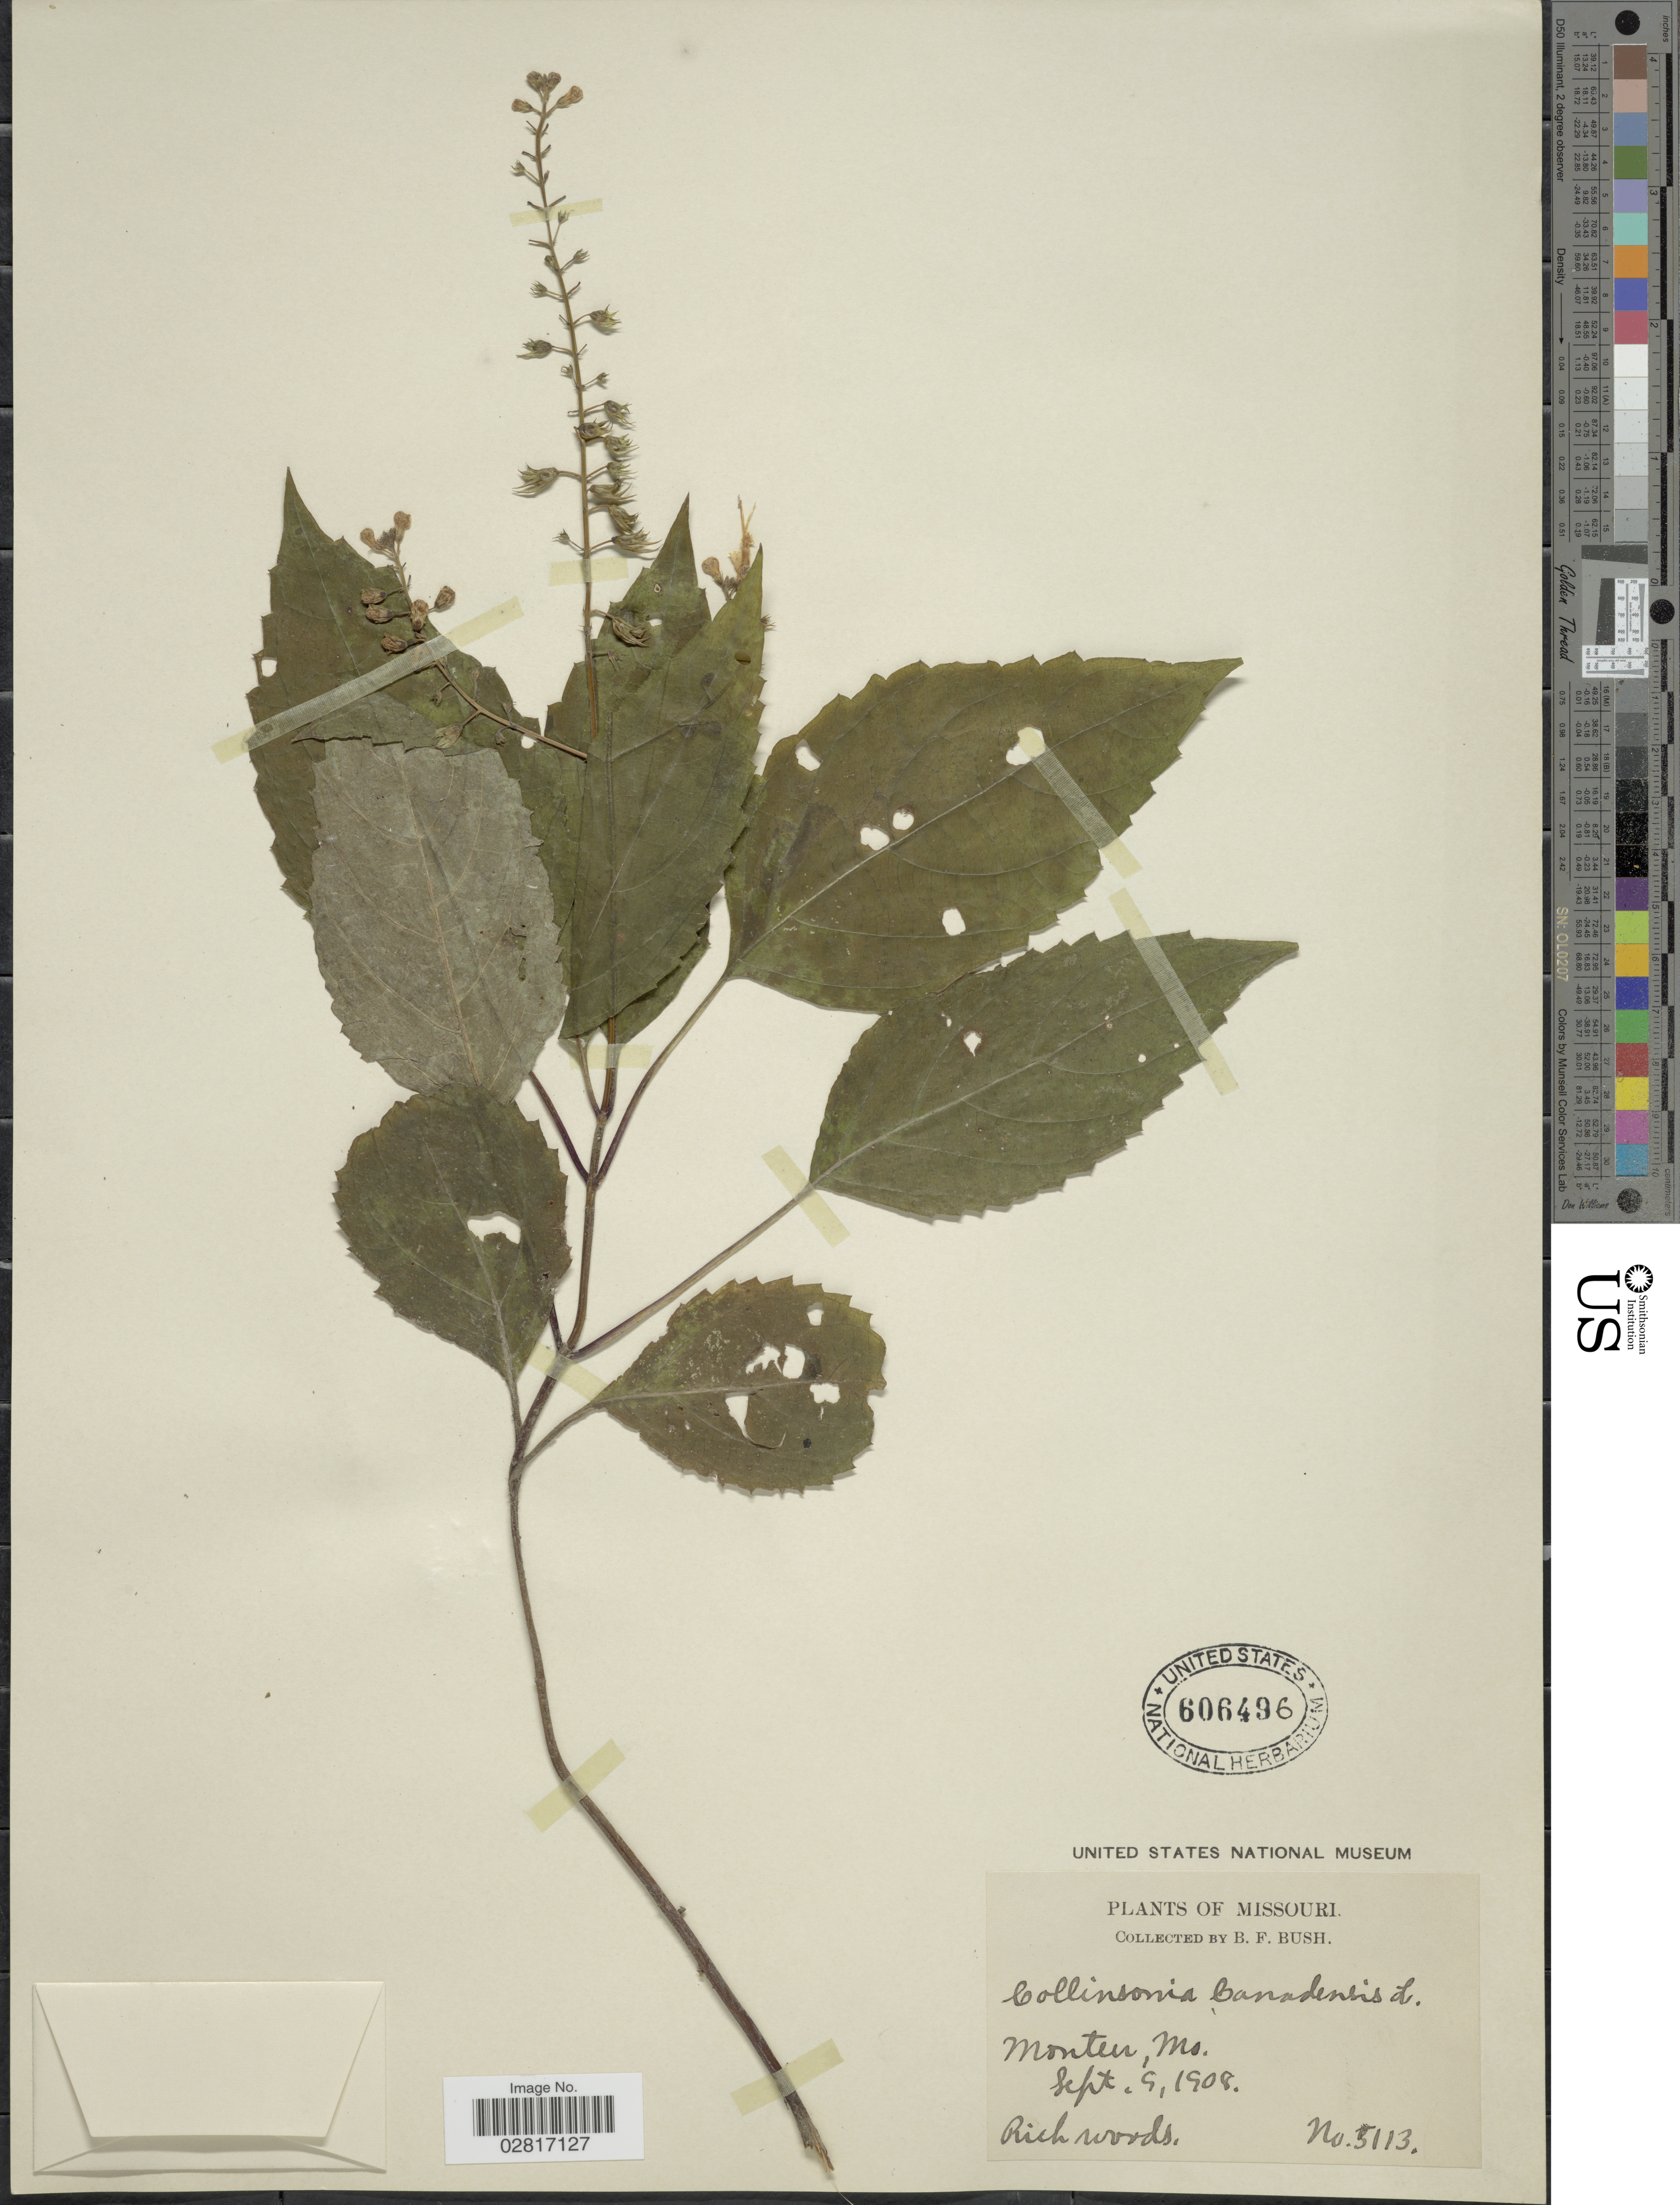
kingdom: Plantae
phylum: Tracheophyta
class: Magnoliopsida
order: Lamiales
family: Lamiaceae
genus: Collinsonia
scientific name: Collinsonia canadensis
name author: L.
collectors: B. F. Bush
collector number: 5113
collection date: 1908-09-09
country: United States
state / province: Missouri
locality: Monteer, Mo.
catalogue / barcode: US 606496